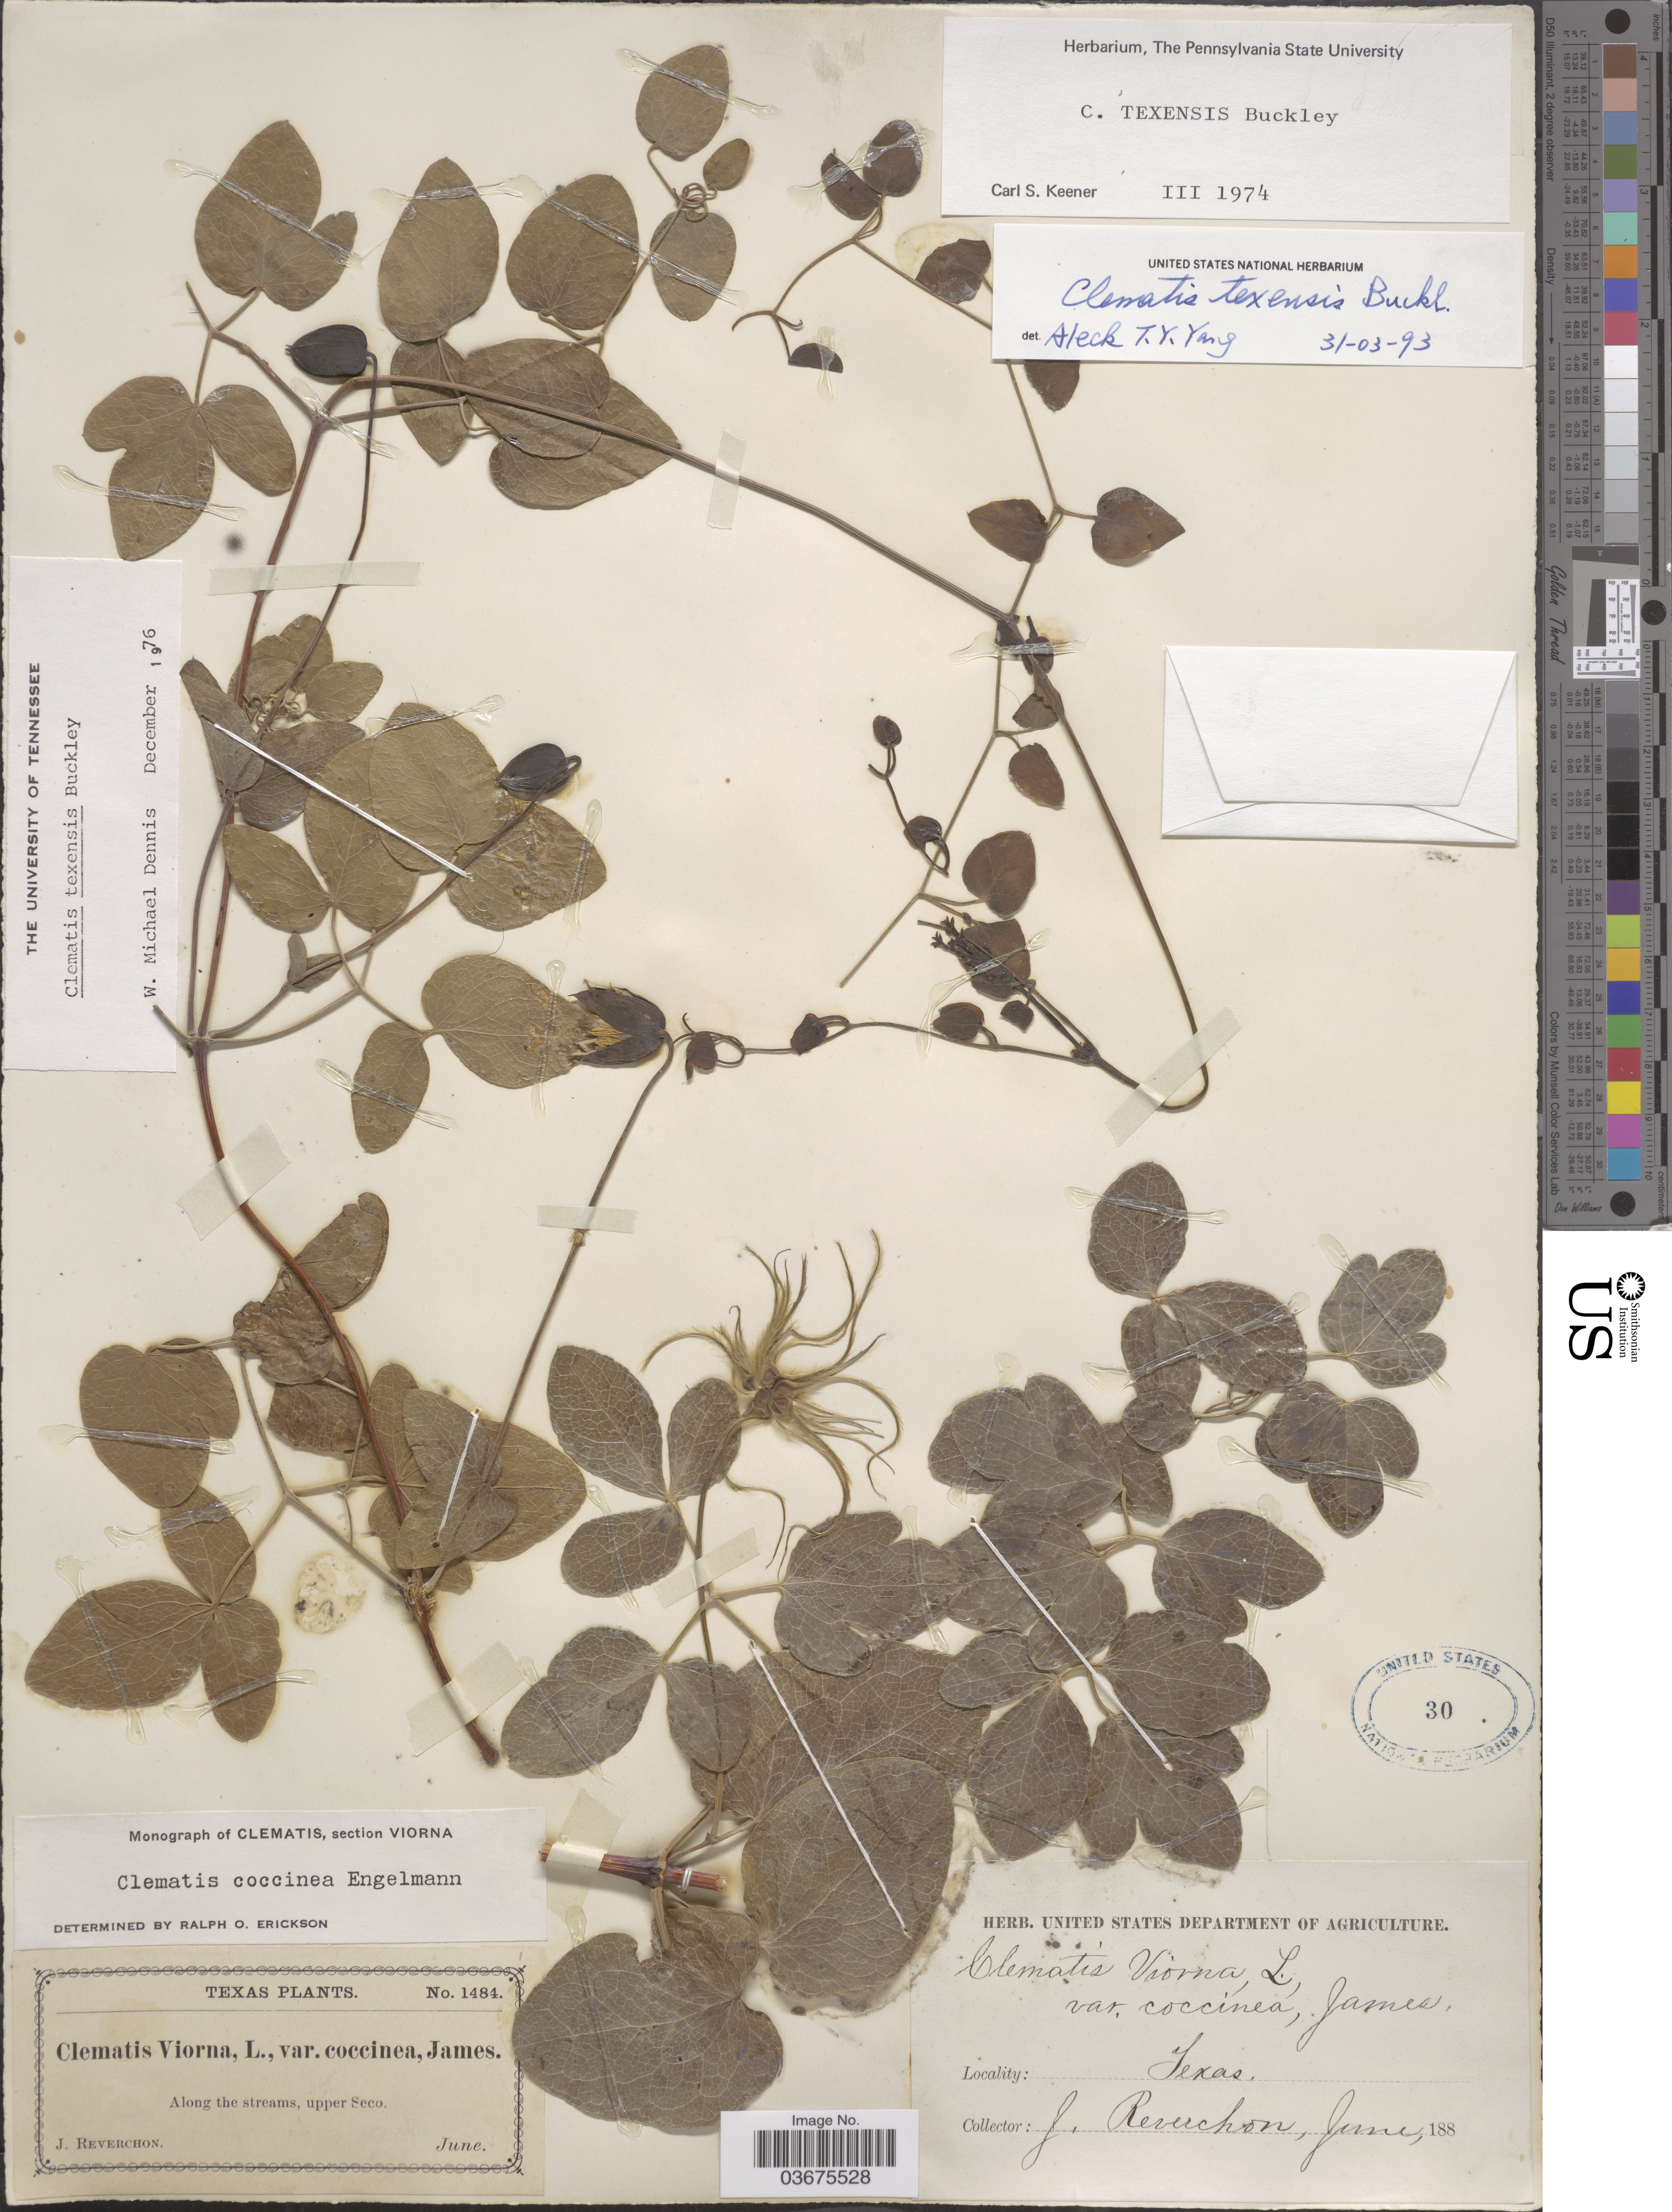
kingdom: Plantae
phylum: Tracheophyta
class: Magnoliopsida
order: Ranunculales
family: Ranunculaceae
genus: Clematis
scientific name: Clematis texensis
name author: Buckley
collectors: J. Reverchon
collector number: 1484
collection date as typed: June, 188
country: United States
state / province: Texas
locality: Along the streams, upper Seco.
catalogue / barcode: US 30